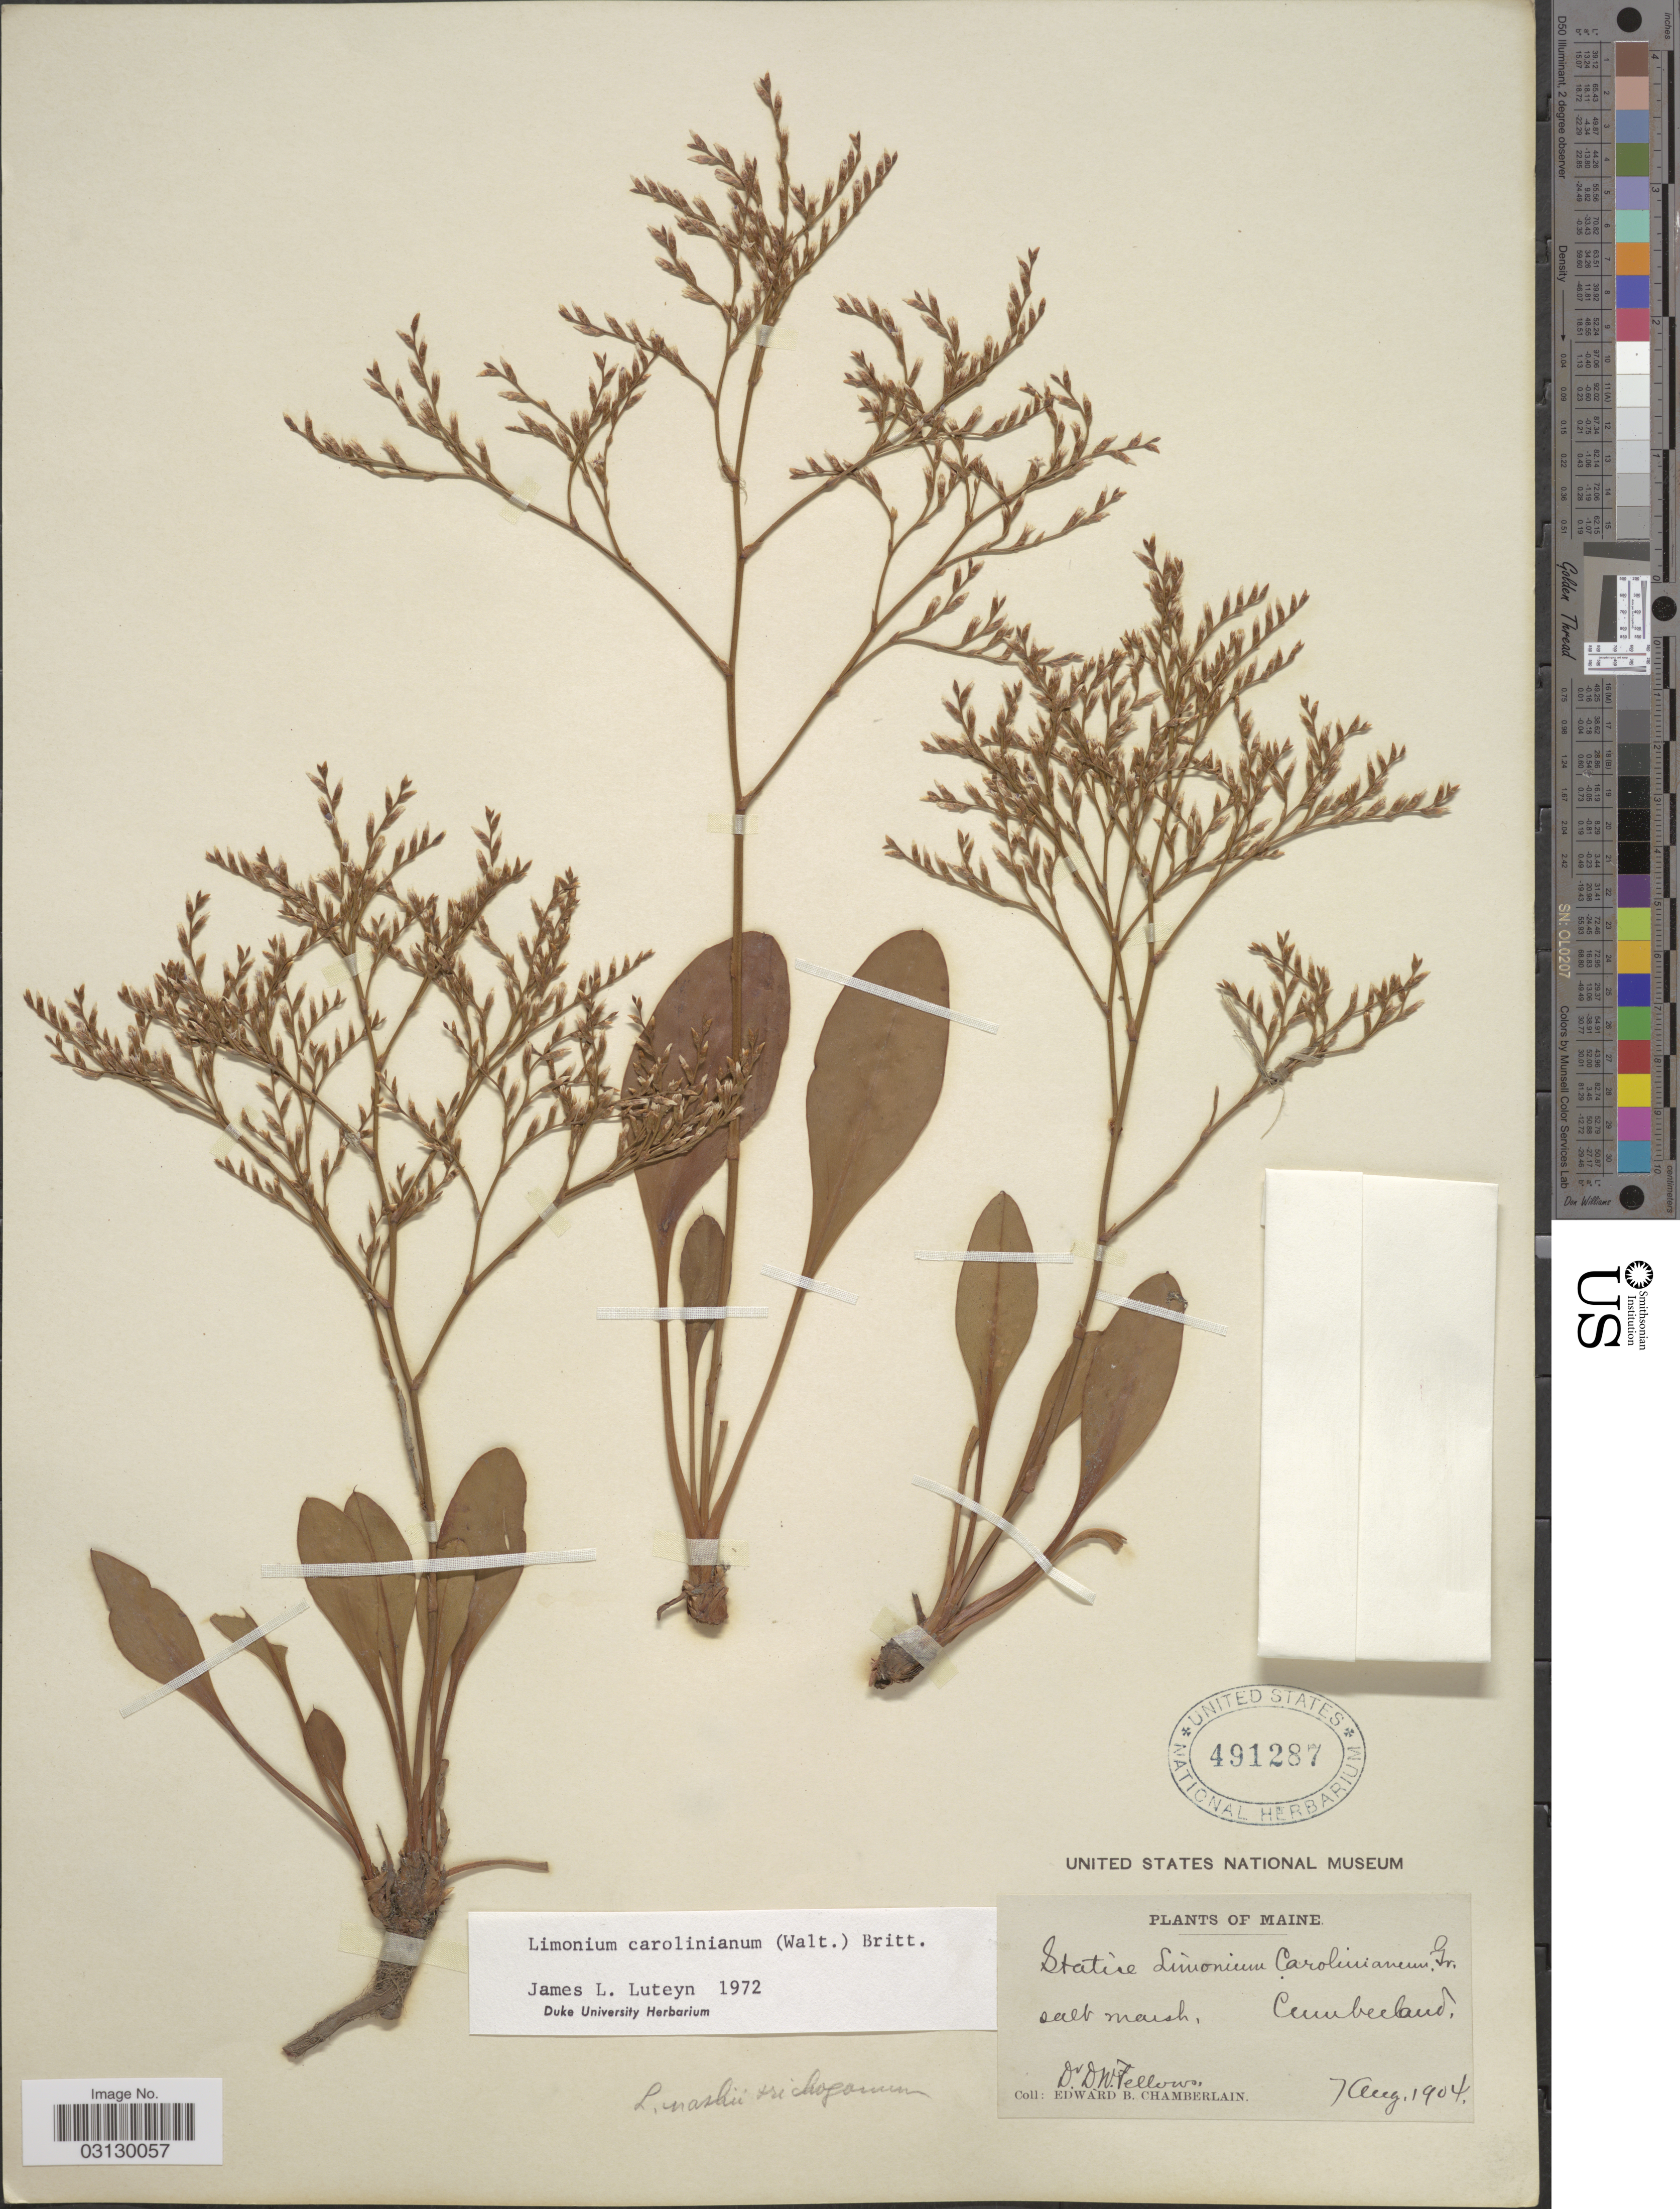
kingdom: Plantae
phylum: Tracheophyta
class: Magnoliopsida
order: Caryophyllales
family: Plumbaginaceae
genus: Limonium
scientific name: Limonium carolinianum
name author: (Walter) Britton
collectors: D. W. Fellows & E. Chamberlain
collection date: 1904-08-07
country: United States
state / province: Maine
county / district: Cumberland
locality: Cumberland.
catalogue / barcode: US 491287